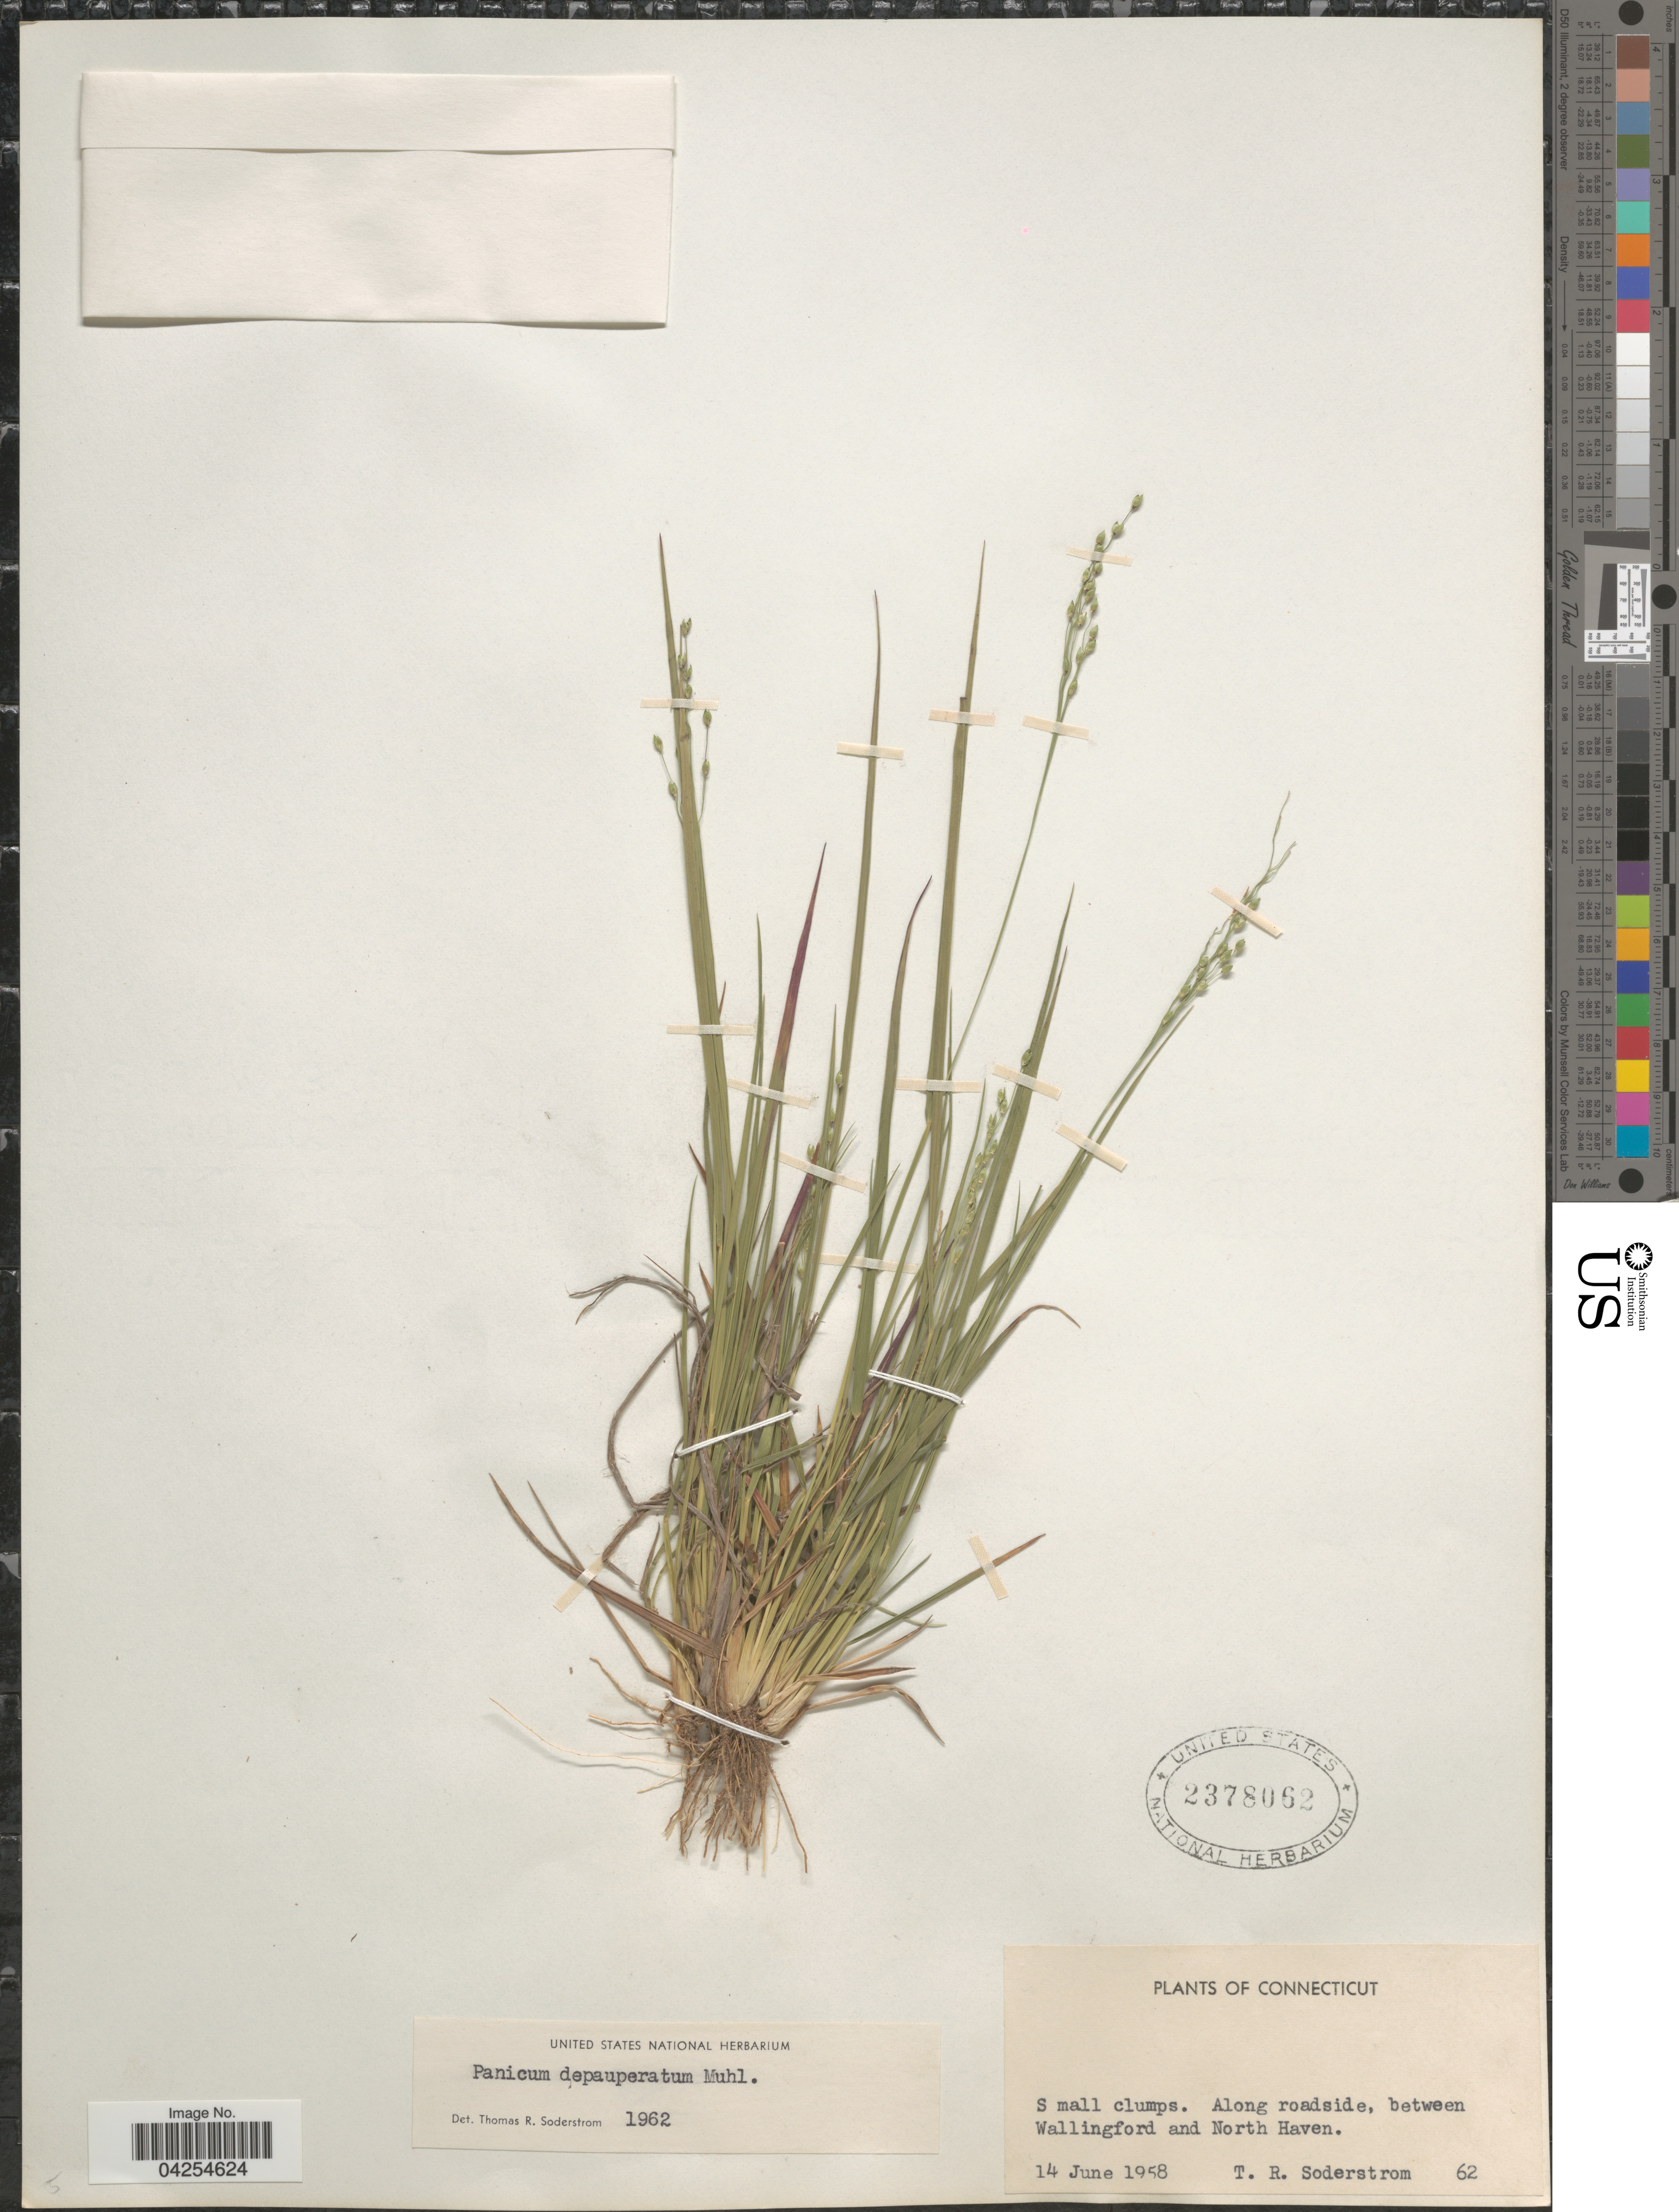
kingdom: Plantae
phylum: Tracheophyta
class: Liliopsida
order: Poales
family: Poaceae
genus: Dichanthelium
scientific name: Dichanthelium depauperatum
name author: (Muhl.) Gould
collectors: T. R. Soderstrom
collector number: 62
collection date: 1958-06-14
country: United States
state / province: Connecticut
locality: Along roadside, between Wallingford and North Haven.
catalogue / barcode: US 2378062